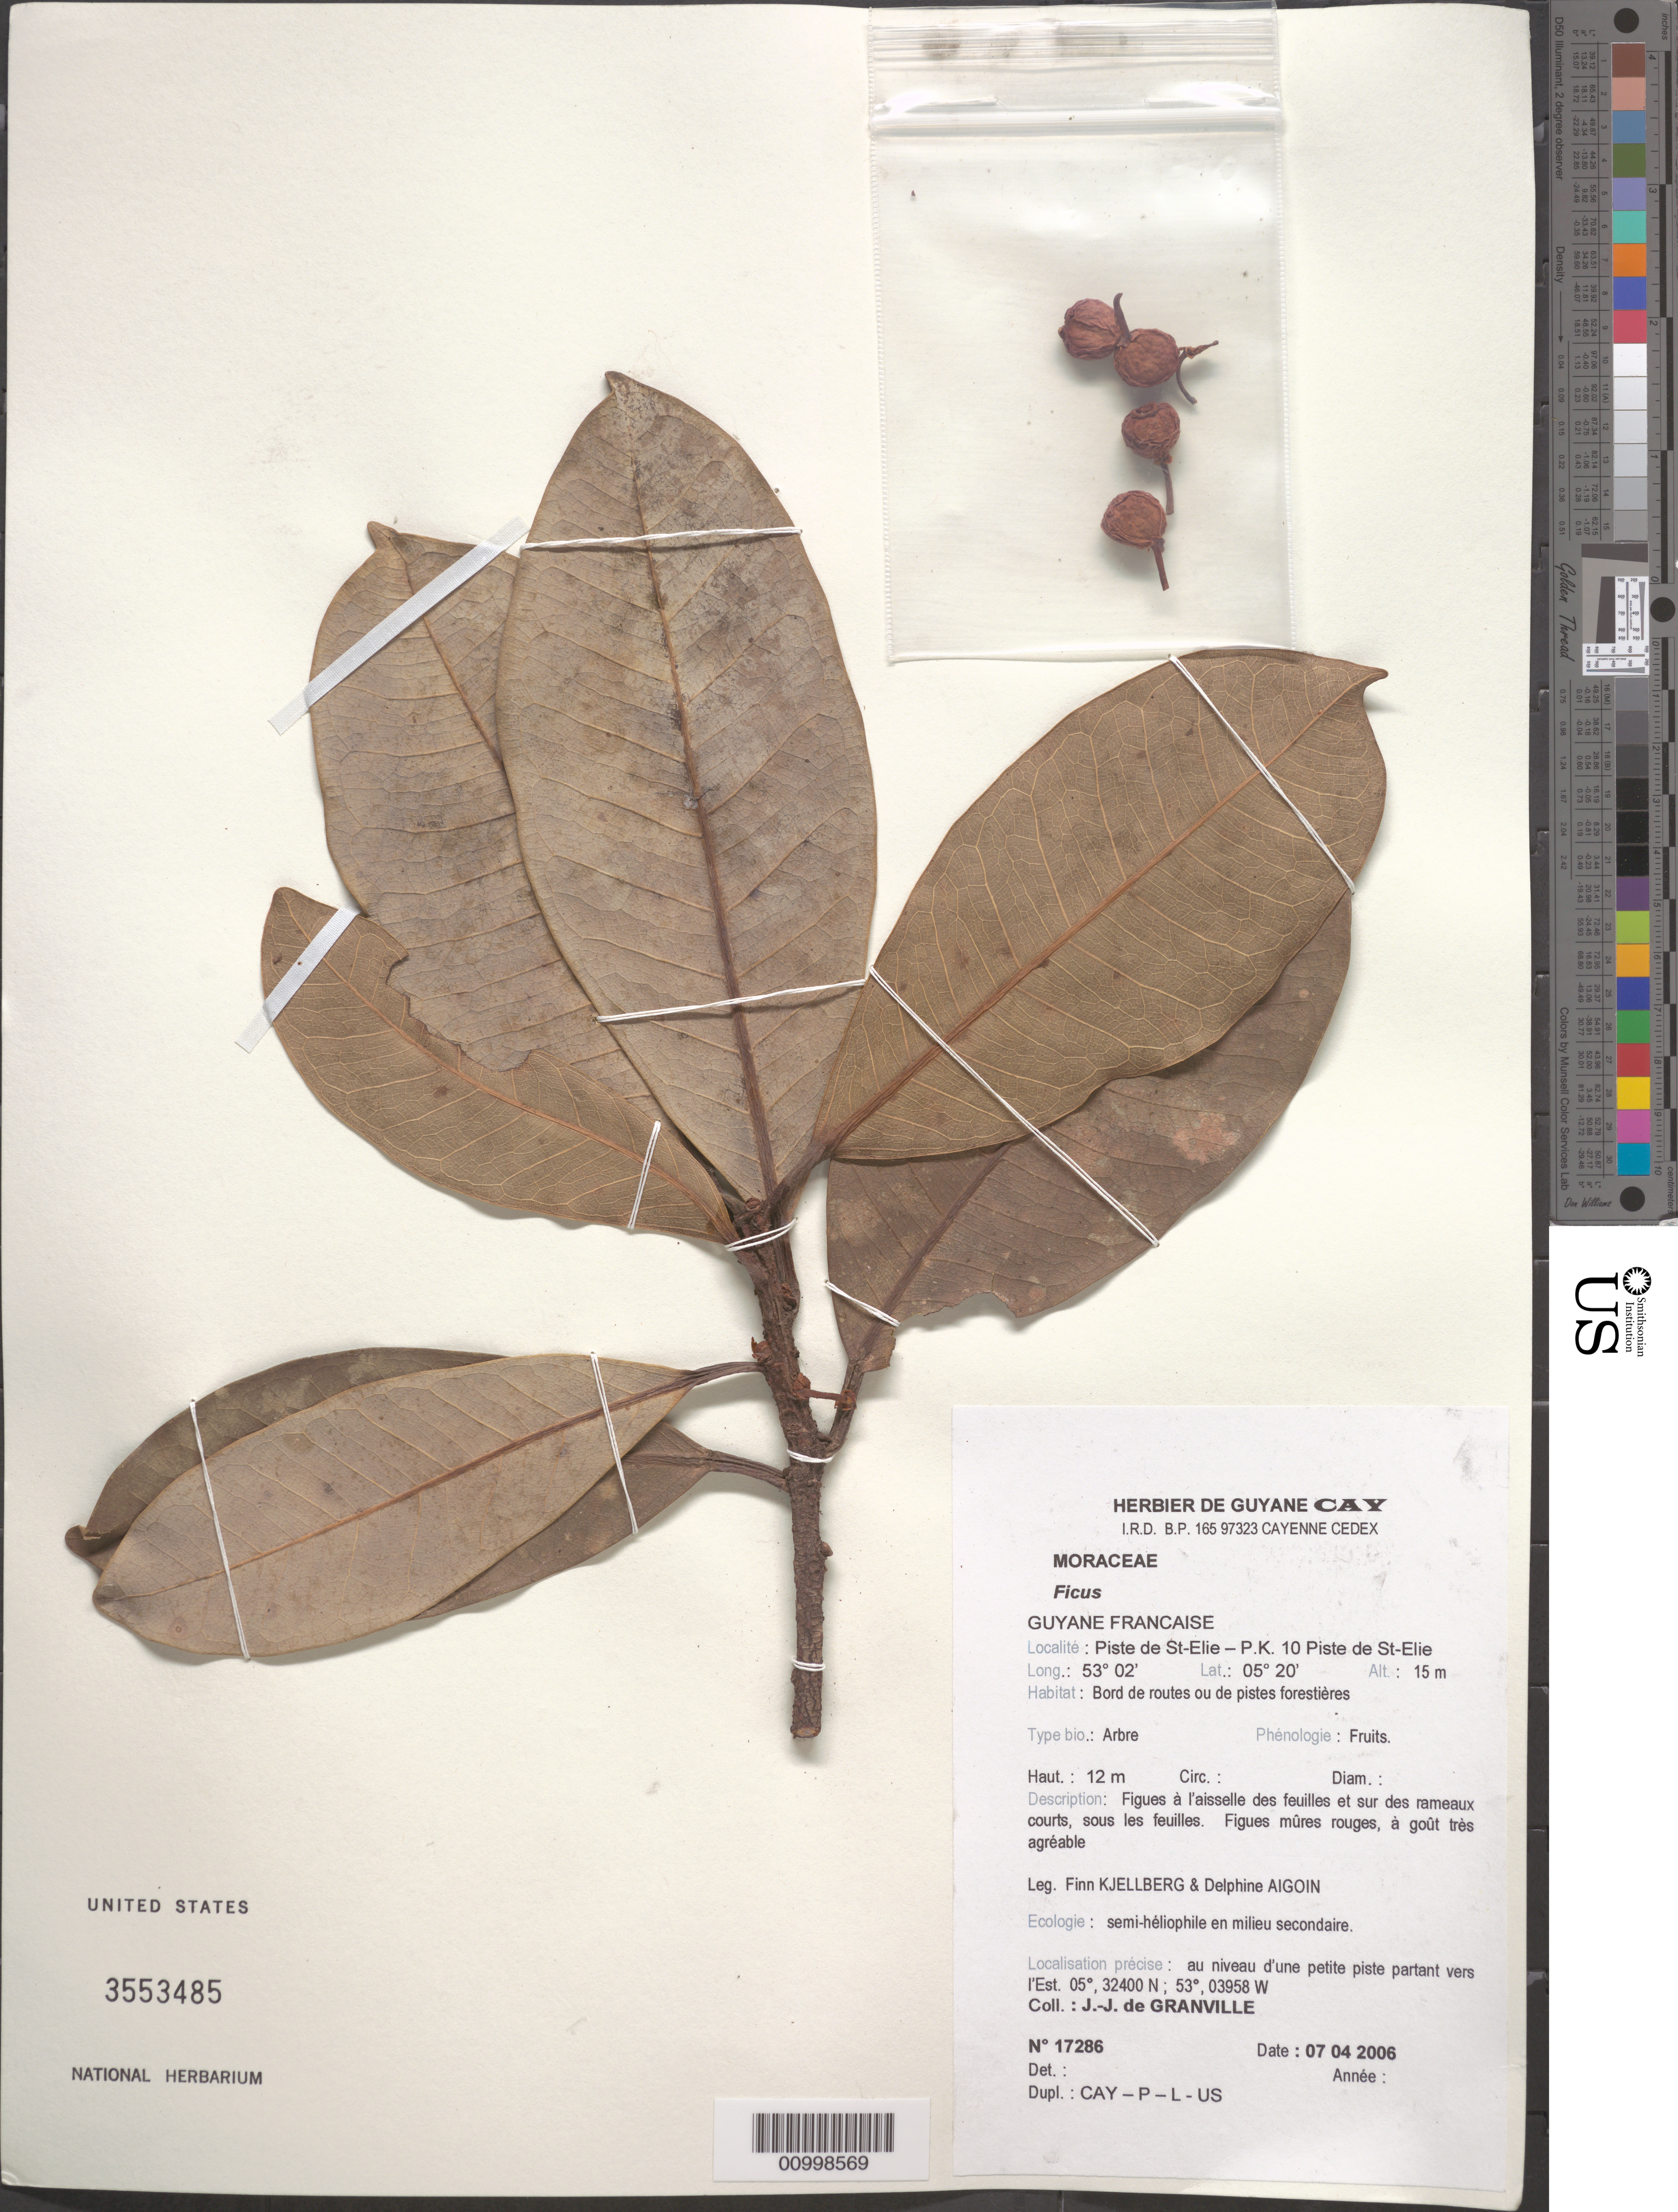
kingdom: Plantae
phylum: Tracheophyta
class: Magnoliopsida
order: Rosales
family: Moraceae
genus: Ficus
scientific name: Ficus sp.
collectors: J.-J. de Granville, F. Kjellberg & D. Aigoin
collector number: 17286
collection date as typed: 7-Apr-06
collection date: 2006-04-07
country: French Guiana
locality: Piste de St.-Elie - P.K. 10, au niveau d'une petite piste partant vers l'Est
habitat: Bord de routes ou de pistes forestieres. Semi-heliphile en milieu secondaire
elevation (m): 15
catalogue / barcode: US 3553485